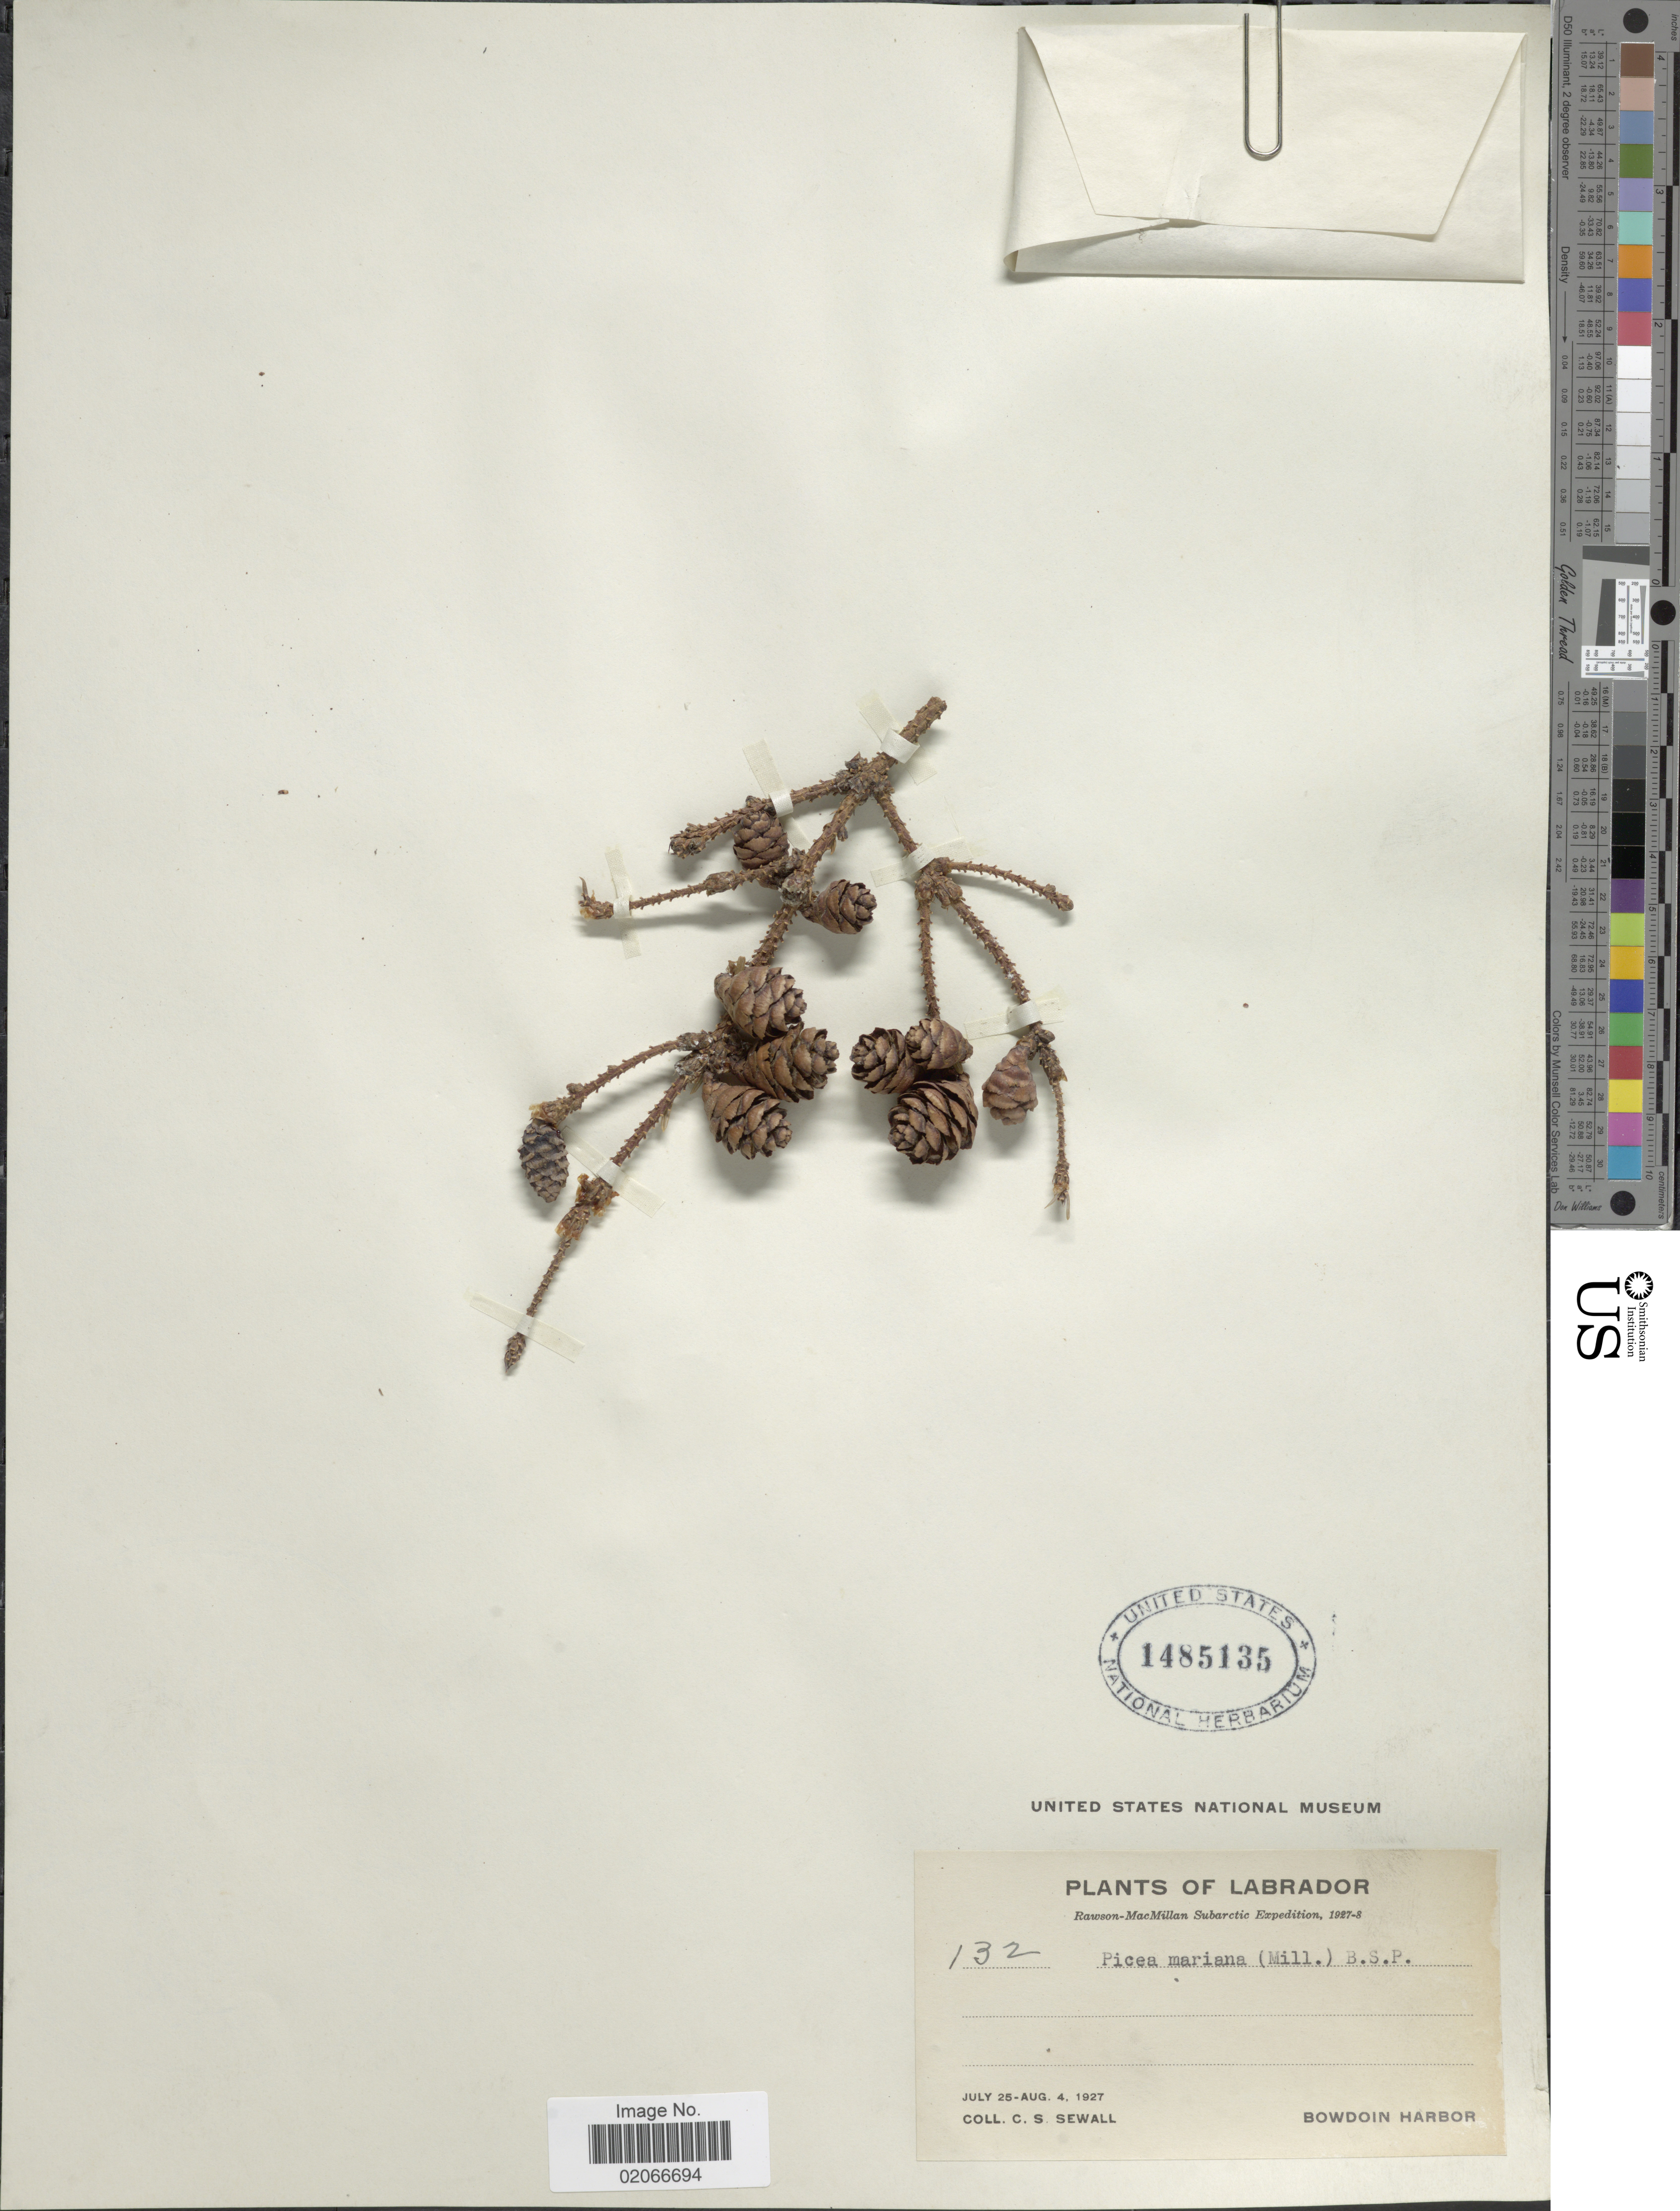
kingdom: Plantae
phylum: Tracheophyta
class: Pinopsida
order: Pinales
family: Pinaceae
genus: Picea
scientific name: Picea mariana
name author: (Mill.) Britton, Stearns & Poggenb.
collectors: C. Sewall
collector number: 132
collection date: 1927-07-25/1927-08-04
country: Canada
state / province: Newfoundland and Labrador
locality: Labrador, Bowdoin Harbor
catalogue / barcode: US 1485135